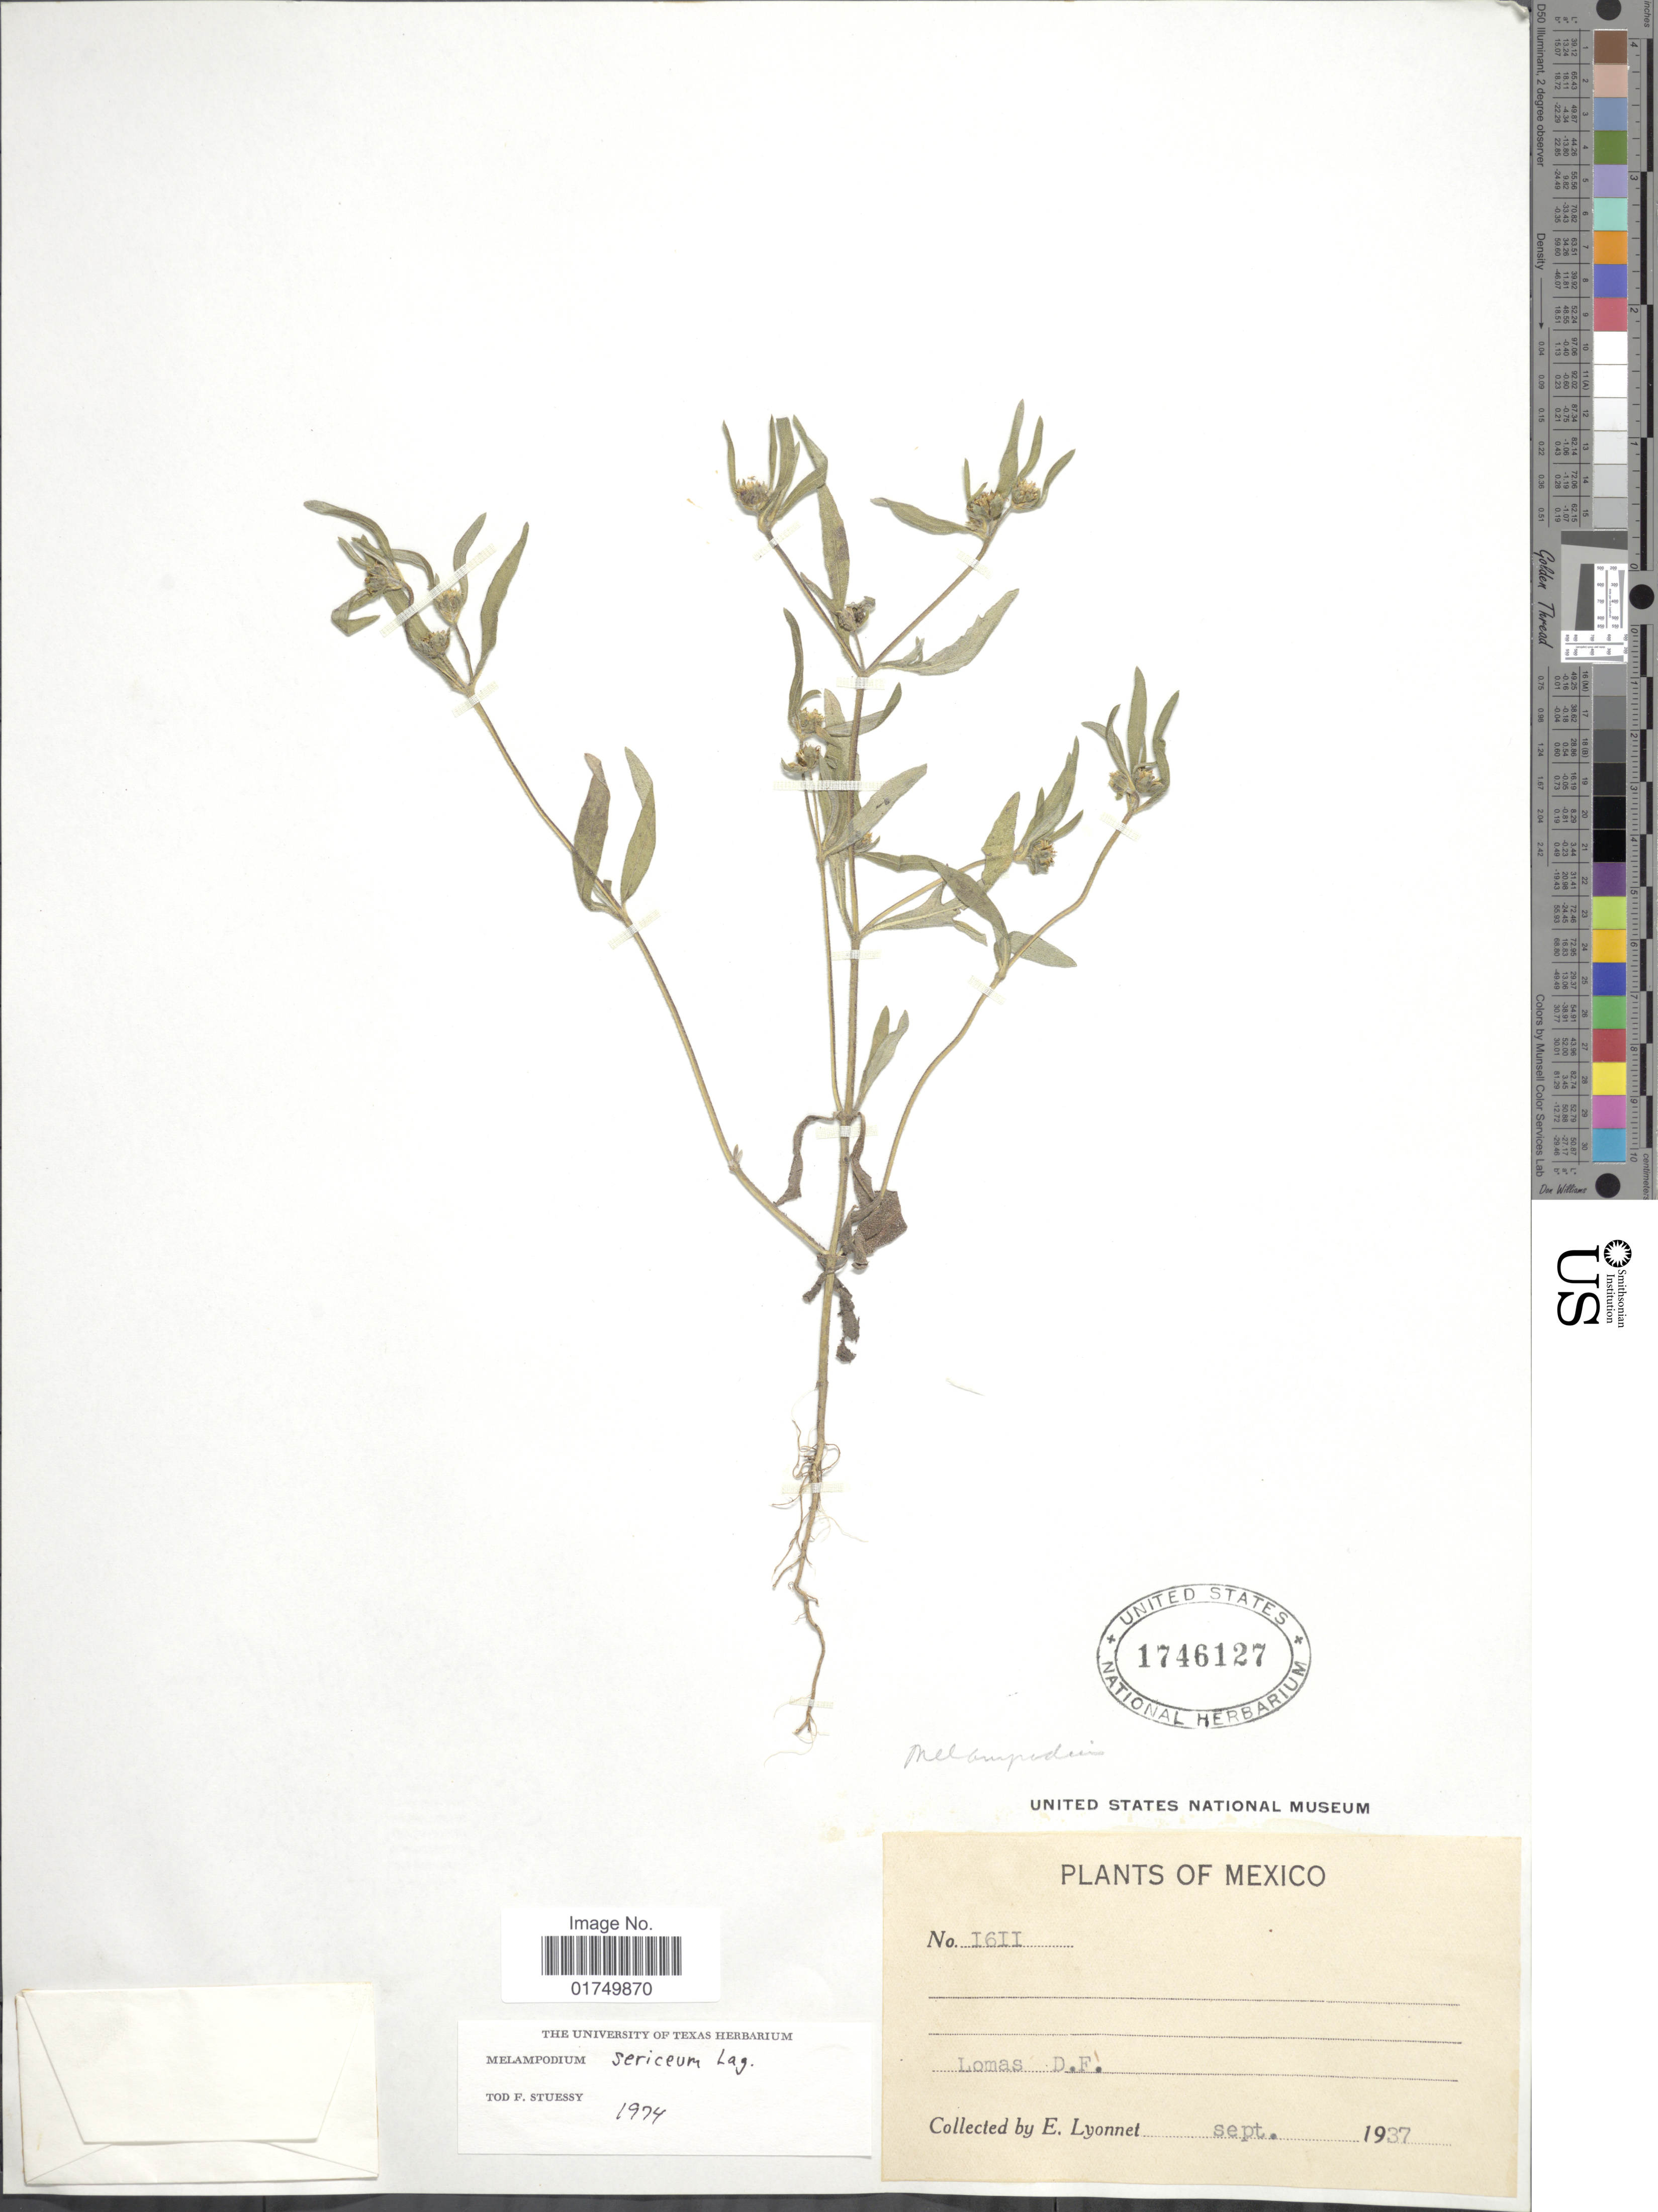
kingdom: Plantae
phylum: Tracheophyta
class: Magnoliopsida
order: Asterales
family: Asteraceae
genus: Melampodium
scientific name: Melampodium sericeum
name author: Kunth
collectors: E. Lyonnet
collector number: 1611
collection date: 1937-09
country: Mexico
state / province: Distrito Federal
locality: Lomas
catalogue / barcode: US 1746127